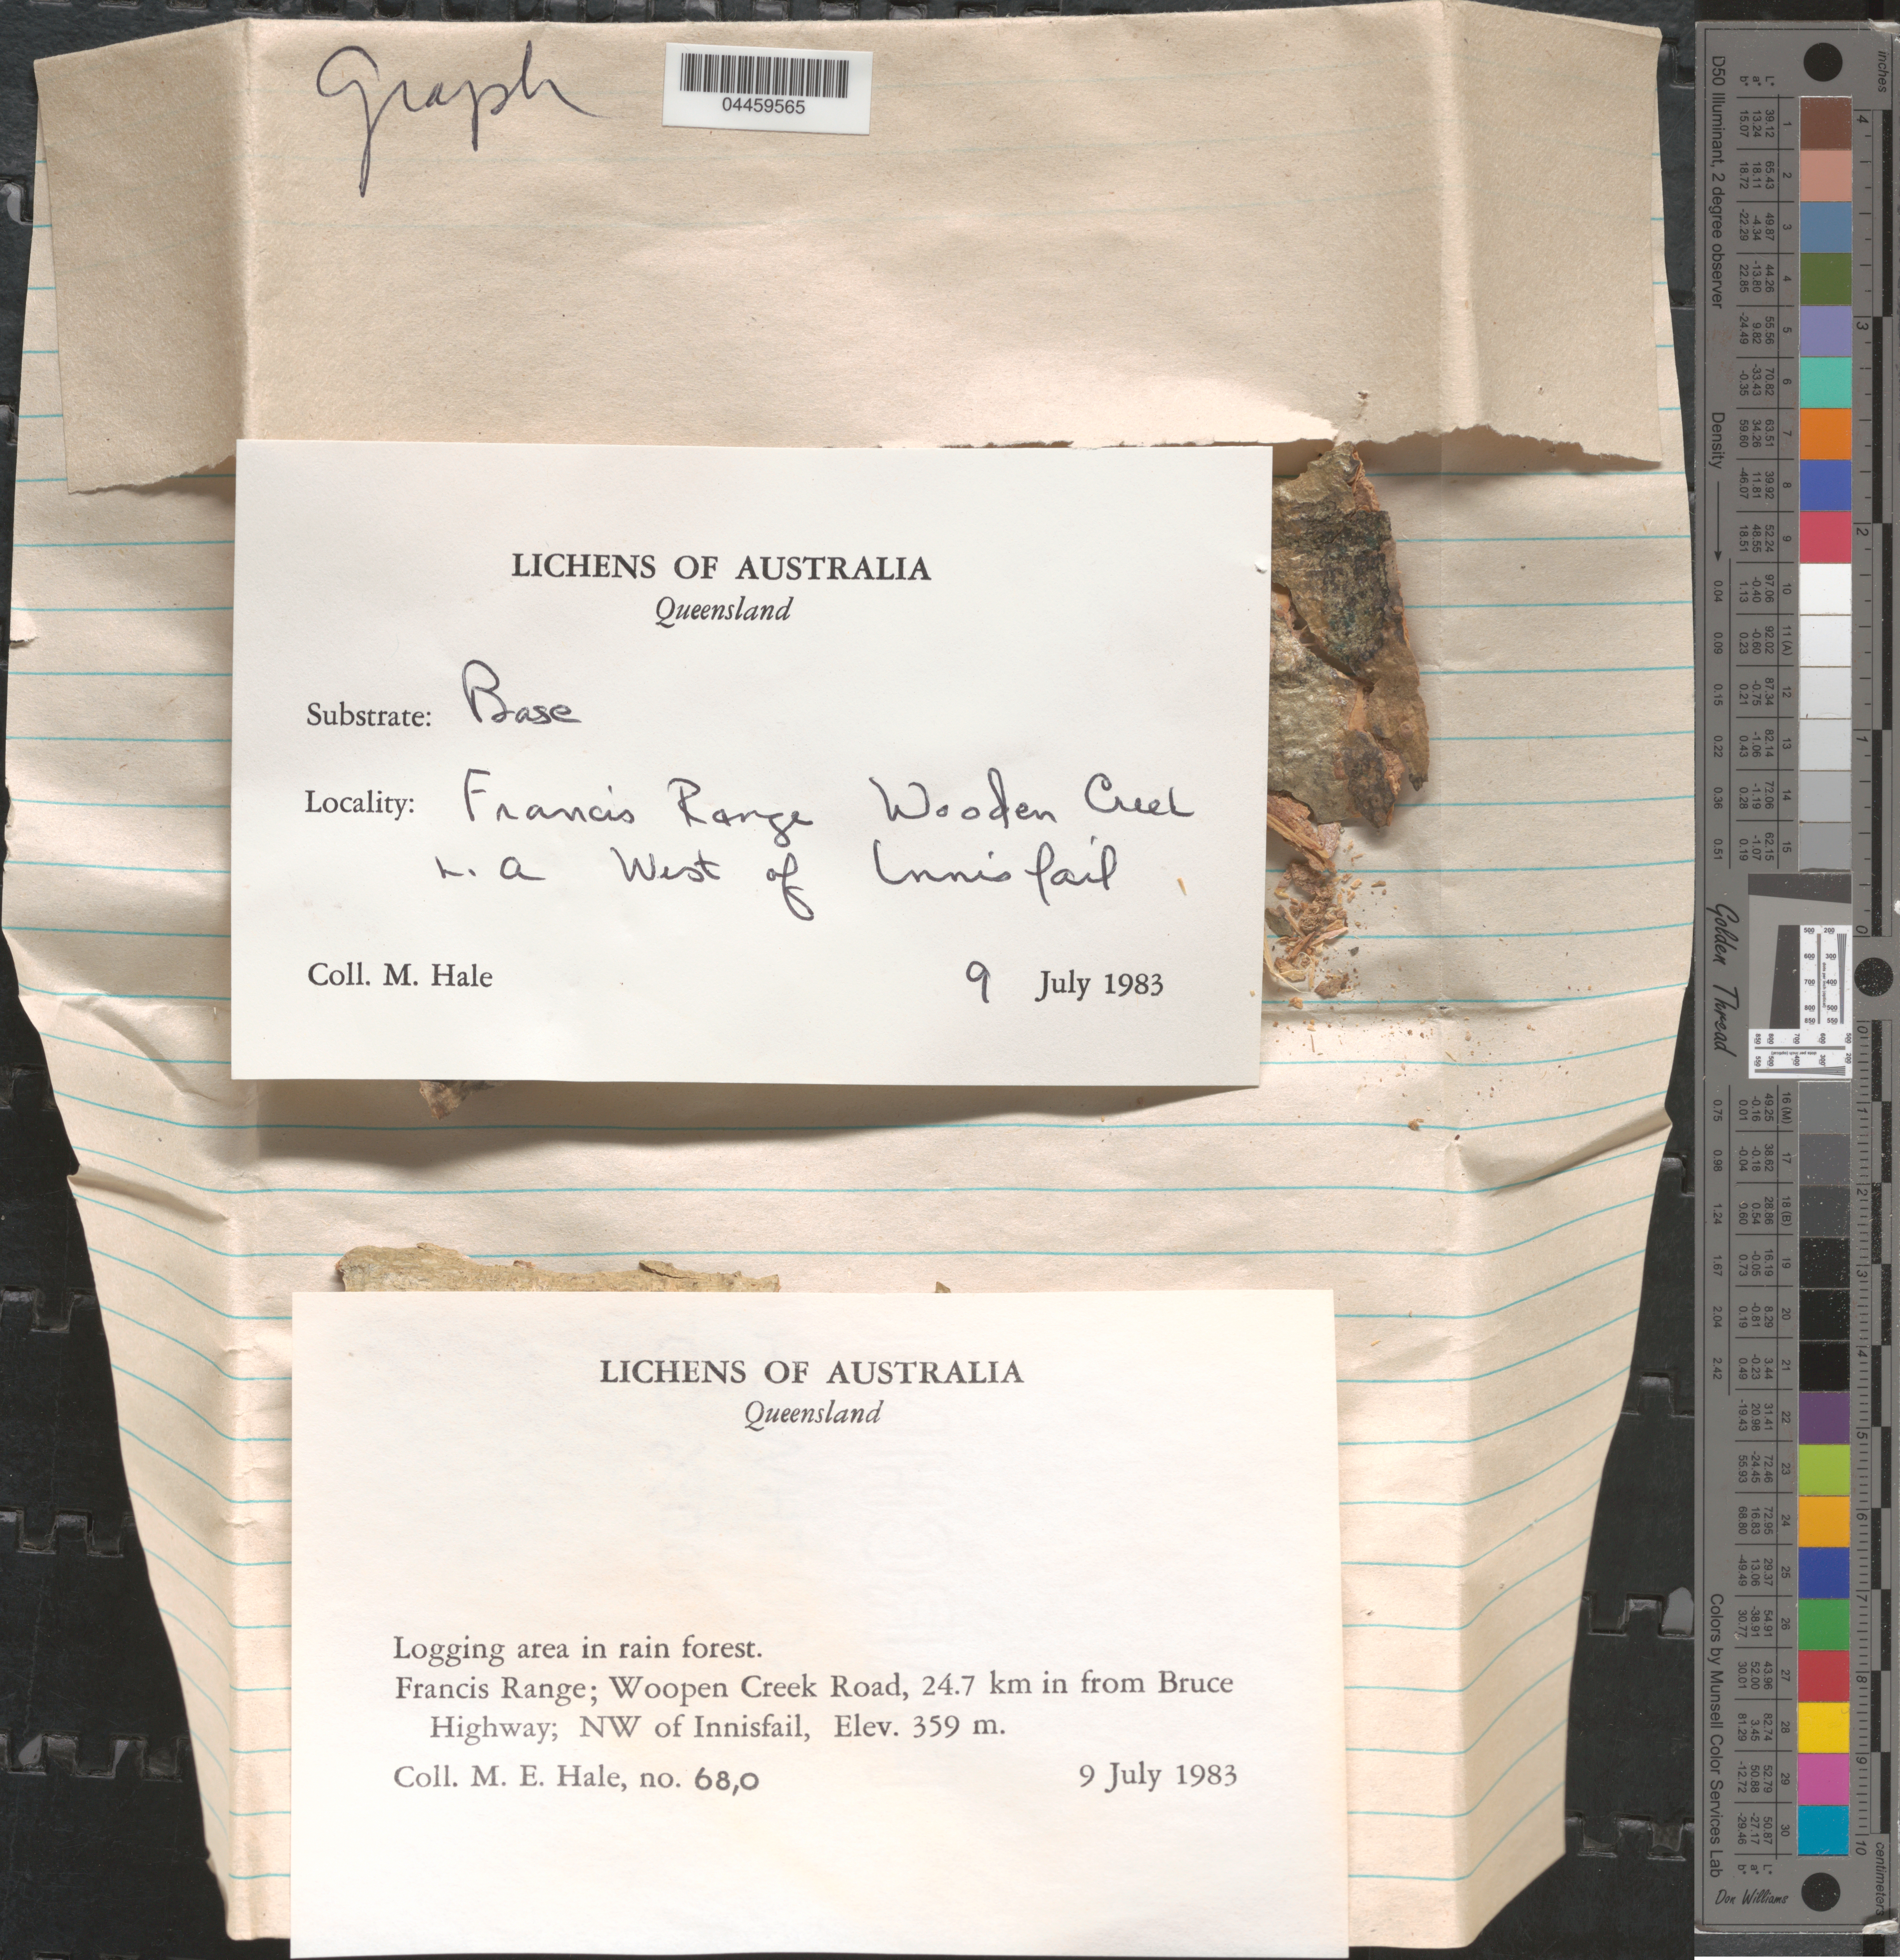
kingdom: Fungi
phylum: Ascomycota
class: Lecanoromycetes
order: Ostropales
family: Graphidaceae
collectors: M. Hale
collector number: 680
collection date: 1983-07-09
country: Australia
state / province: Queensland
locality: Francis Range; Woopen Creek Road, 24.7 km in from Bruce Highway; NW of Innisfail.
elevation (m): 359